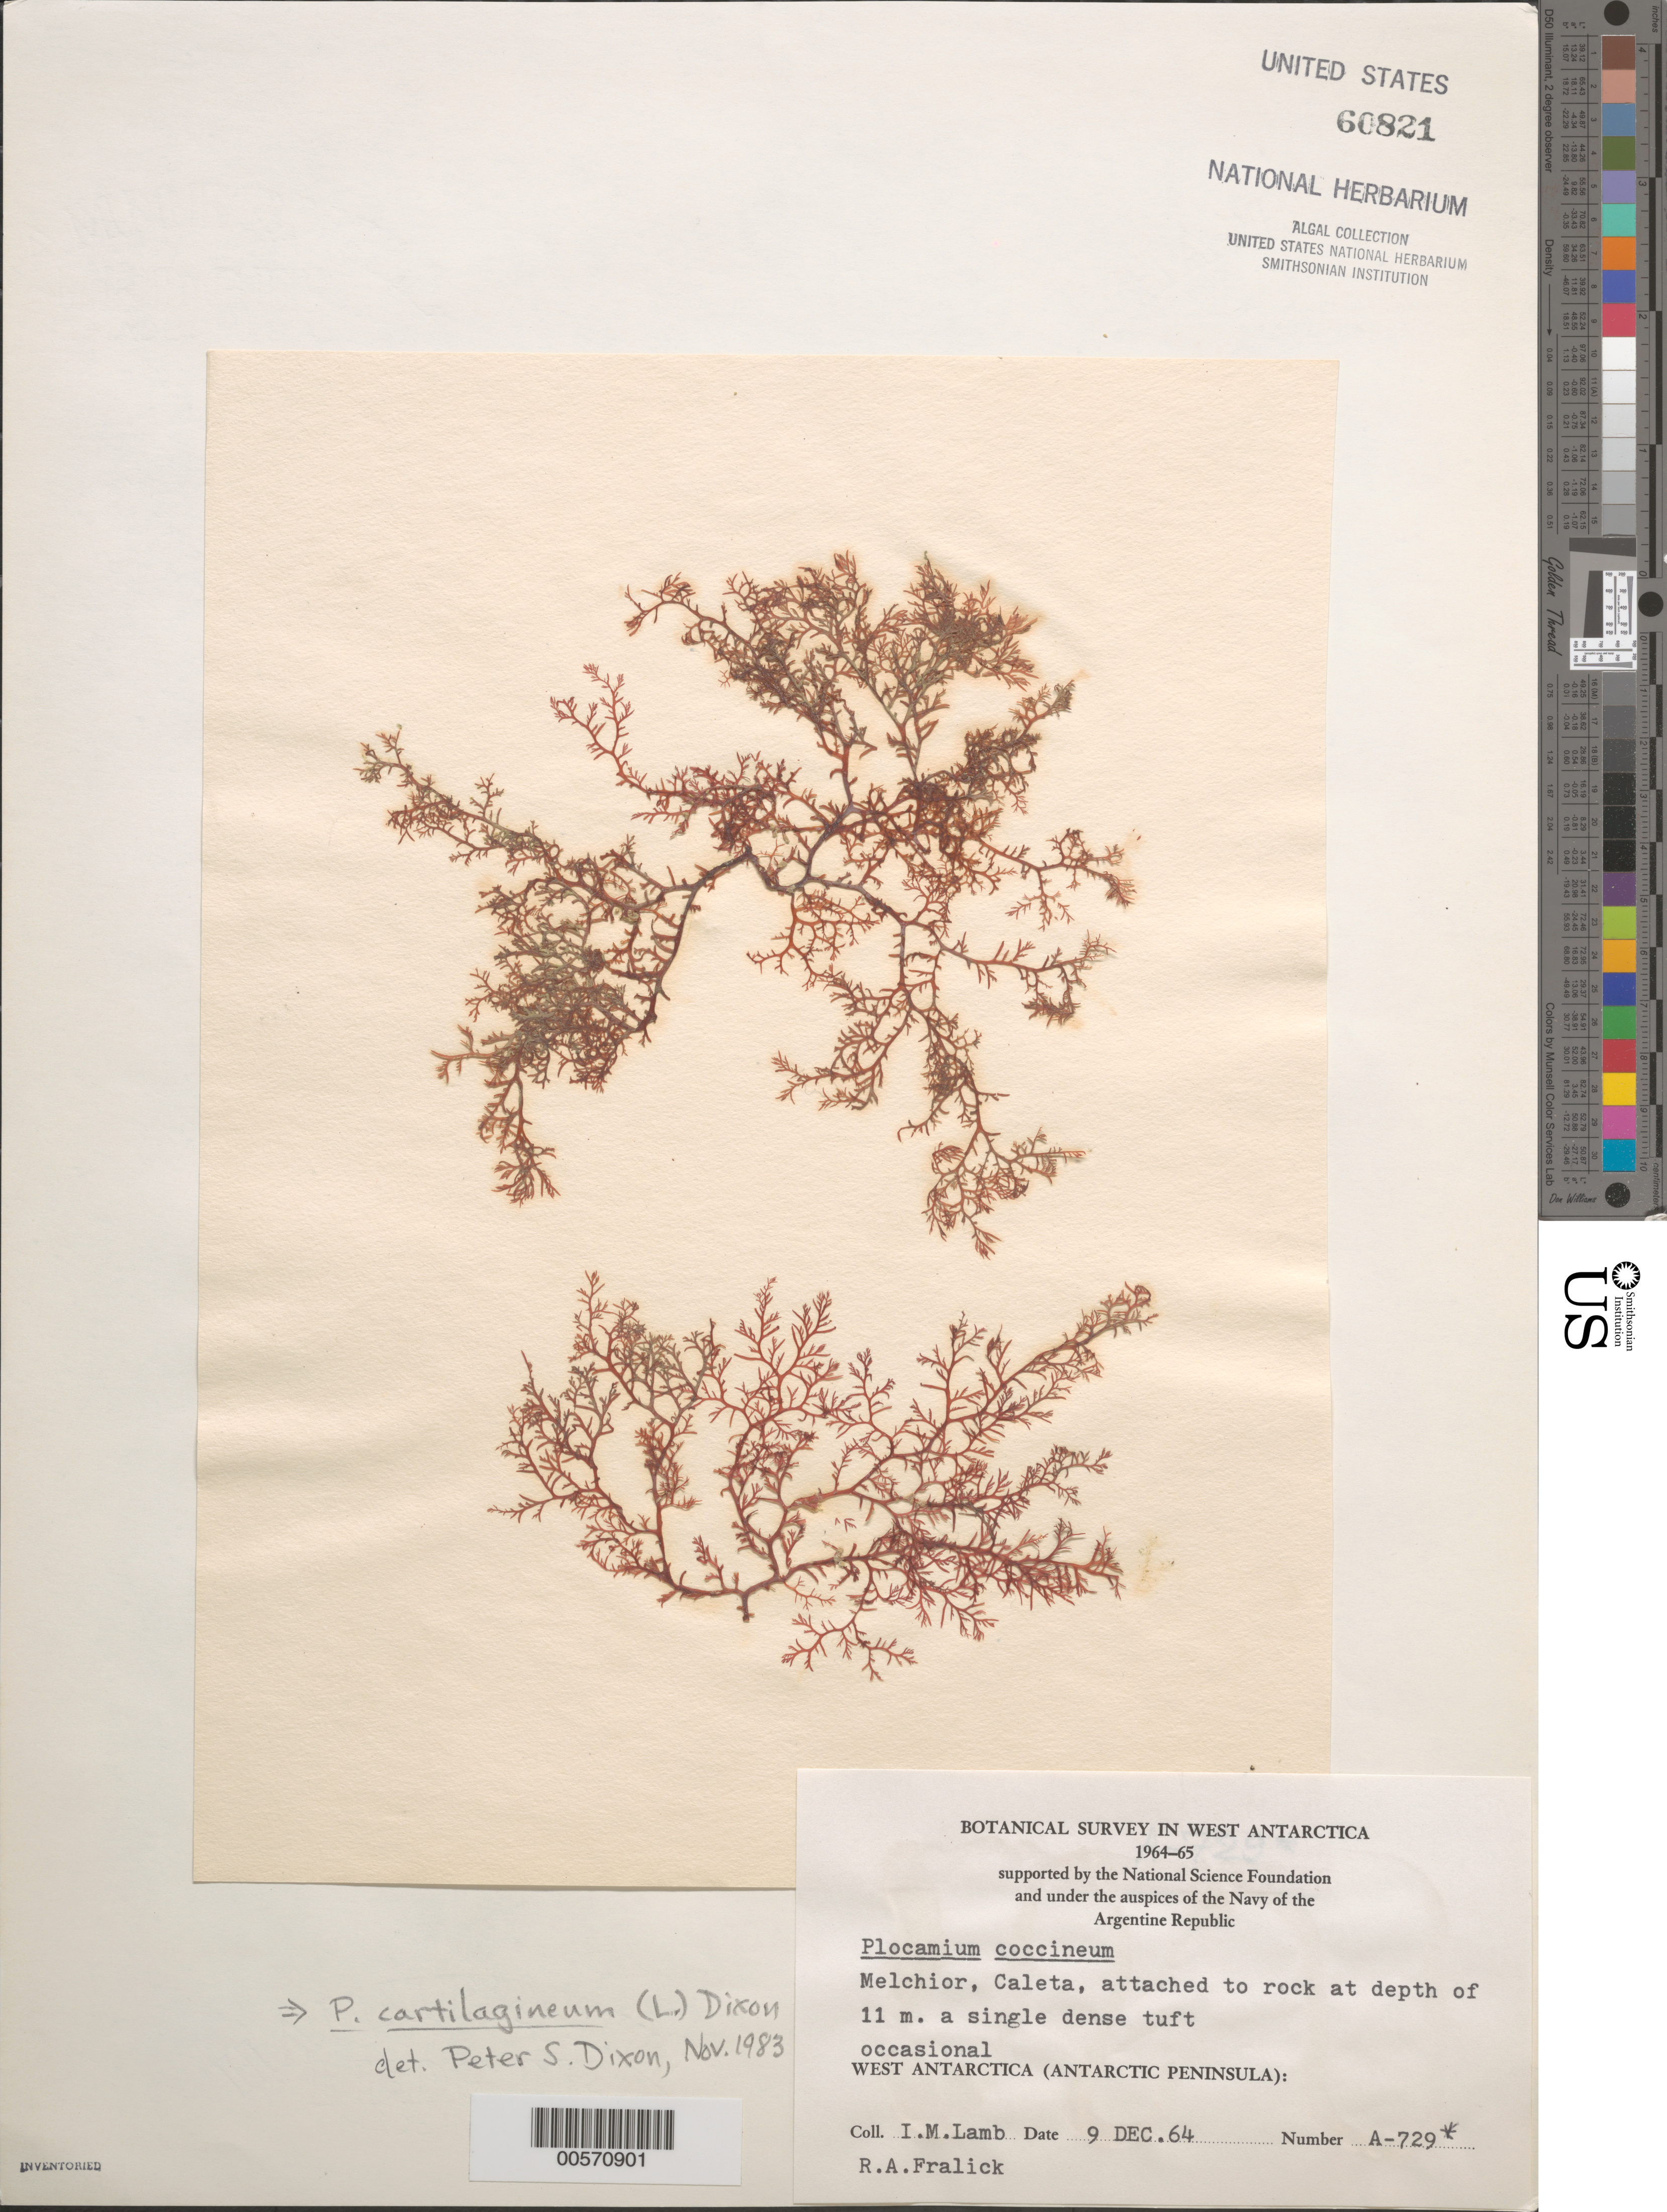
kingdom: Plantae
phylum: Rhodophyta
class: Florideophyceae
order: Plocamiales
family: Plocamiaceae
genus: Plocamium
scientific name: Plocamium cartilagineum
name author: (L.) P.S. Dixon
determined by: Dixon, P. S.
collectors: I. M. Lamb & R. Fralick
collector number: A-729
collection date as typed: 09 Dec 1964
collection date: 1964-12-09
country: Antarctica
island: Gamma Island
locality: Melchior Caleta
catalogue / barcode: US 60821